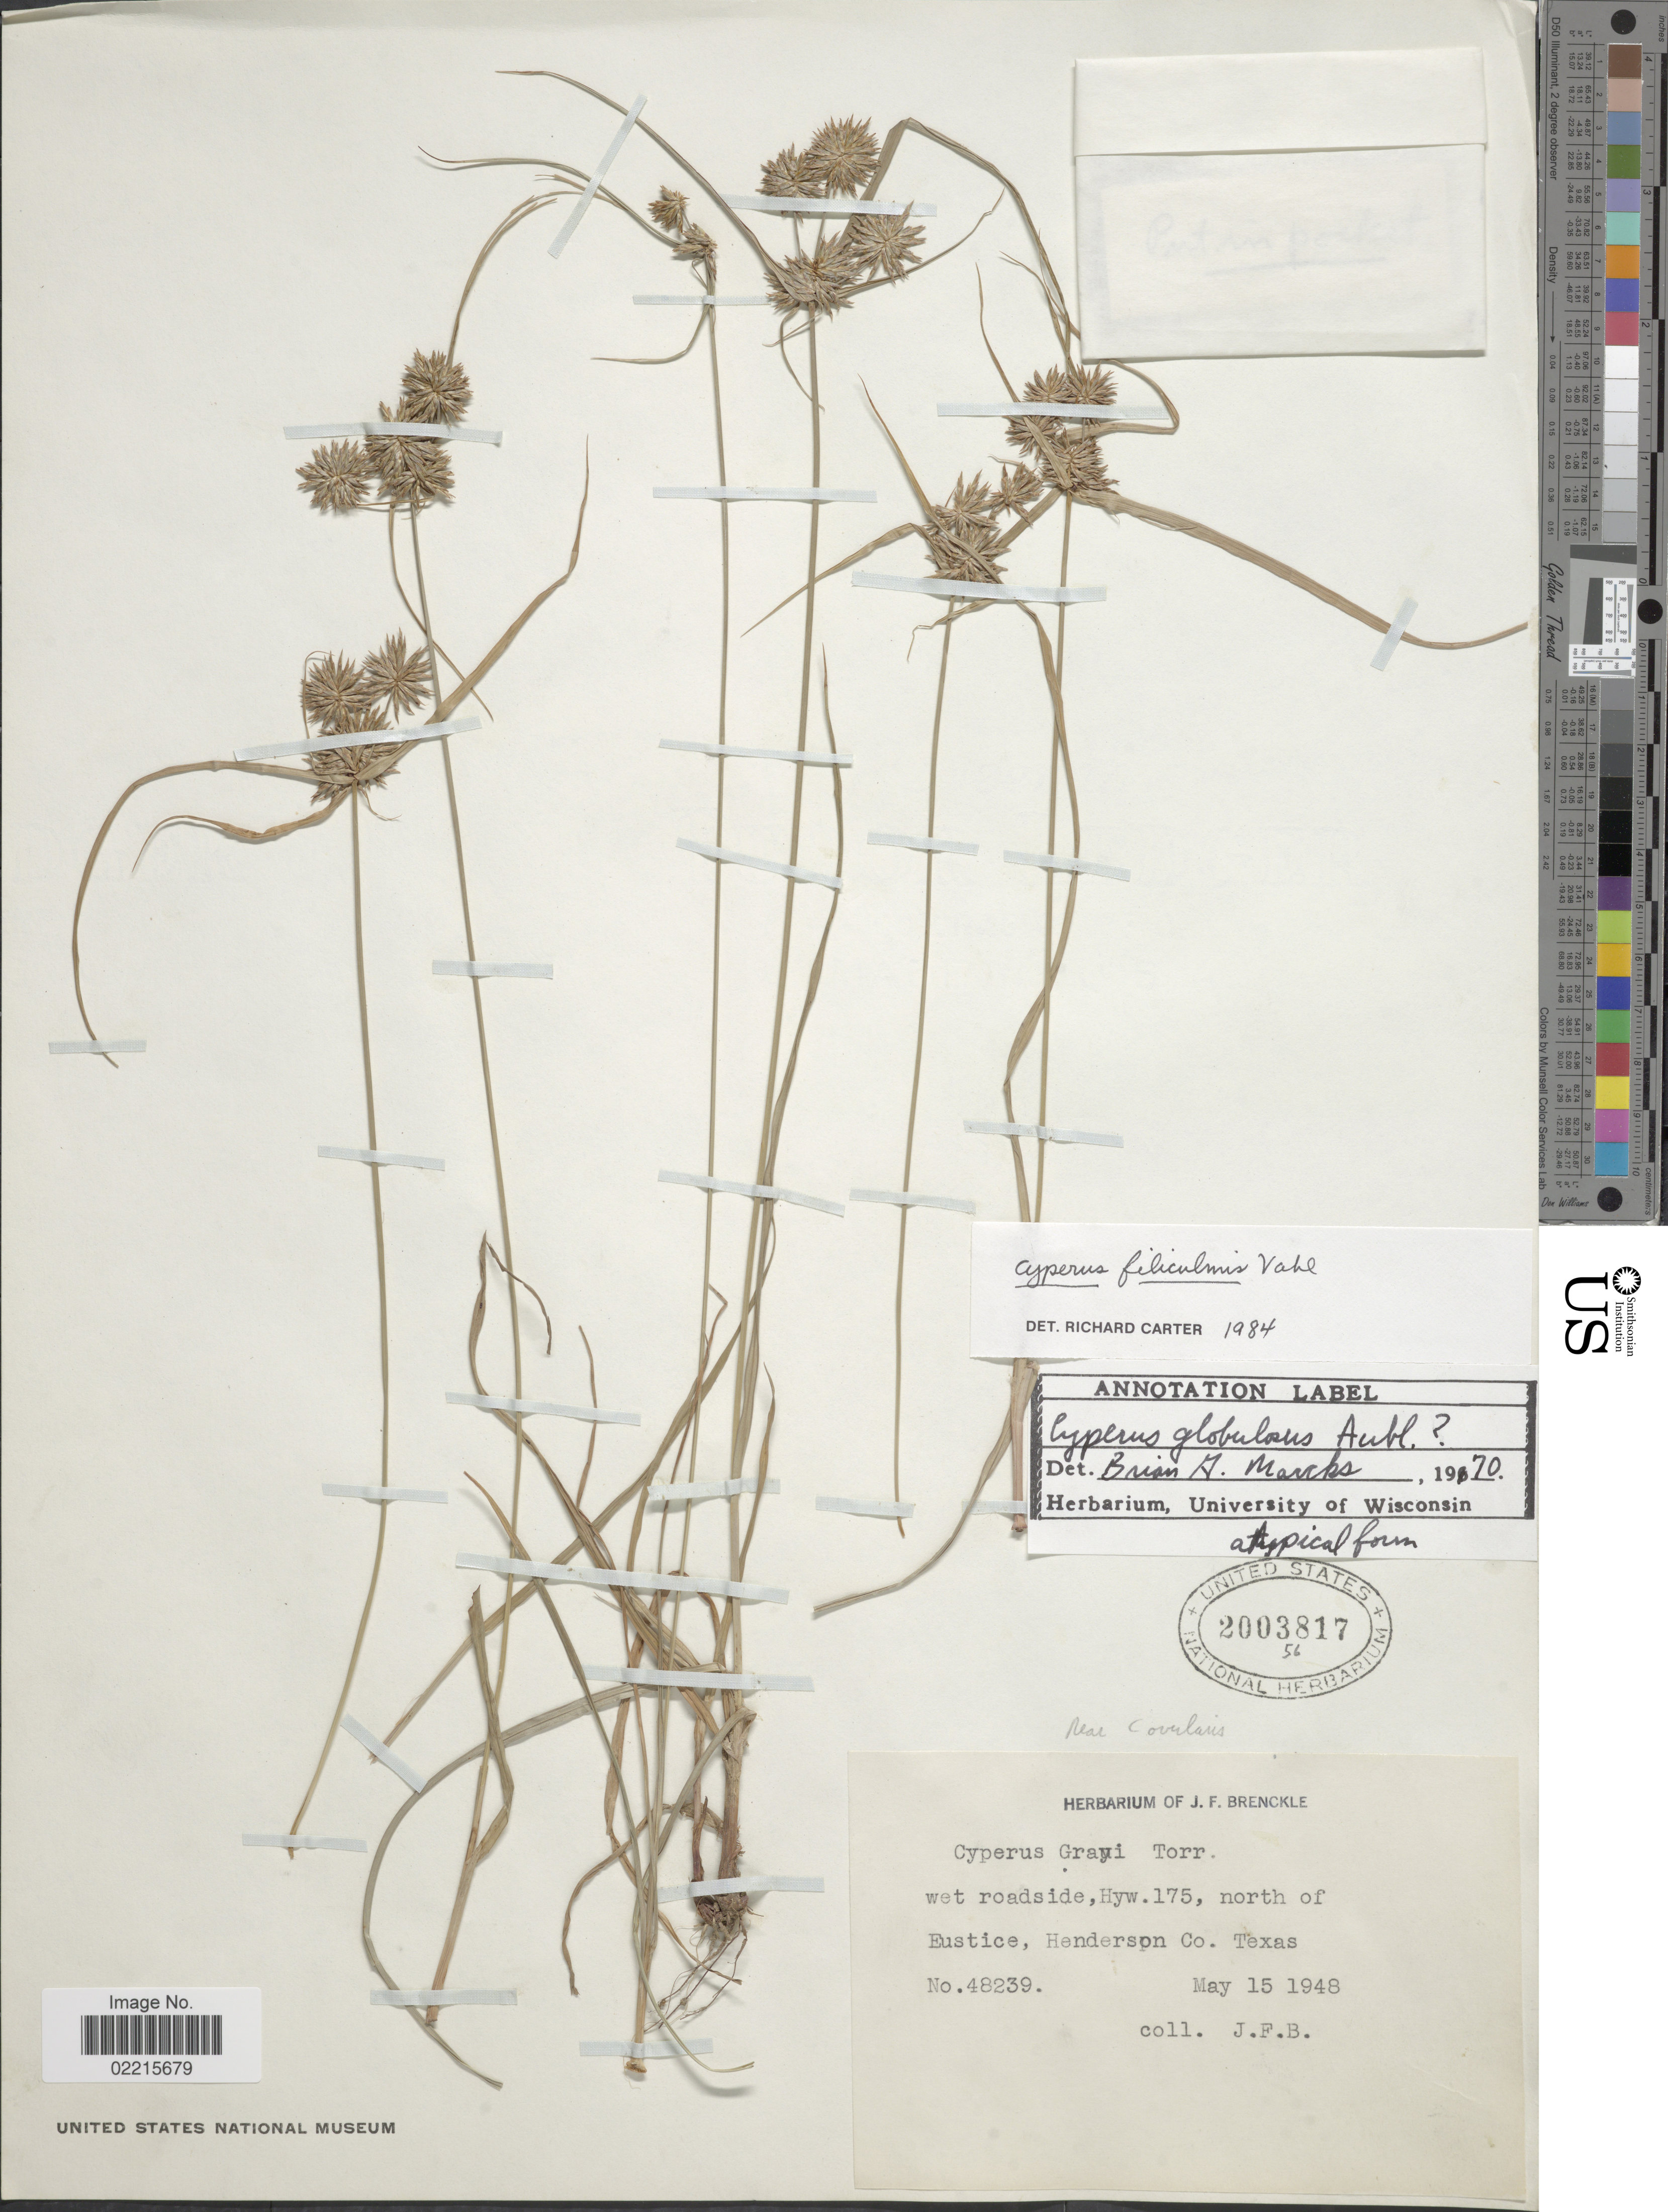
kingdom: Plantae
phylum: Tracheophyta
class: Liliopsida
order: Poales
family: Cyperaceae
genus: Cyperus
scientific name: Cyperus filiculmis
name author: Vahl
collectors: J. Brenckle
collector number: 48239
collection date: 1948-05-15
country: United States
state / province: Texas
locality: Hyw. 175, north of Eustoice, Henderson Co.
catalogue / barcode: US 2003817